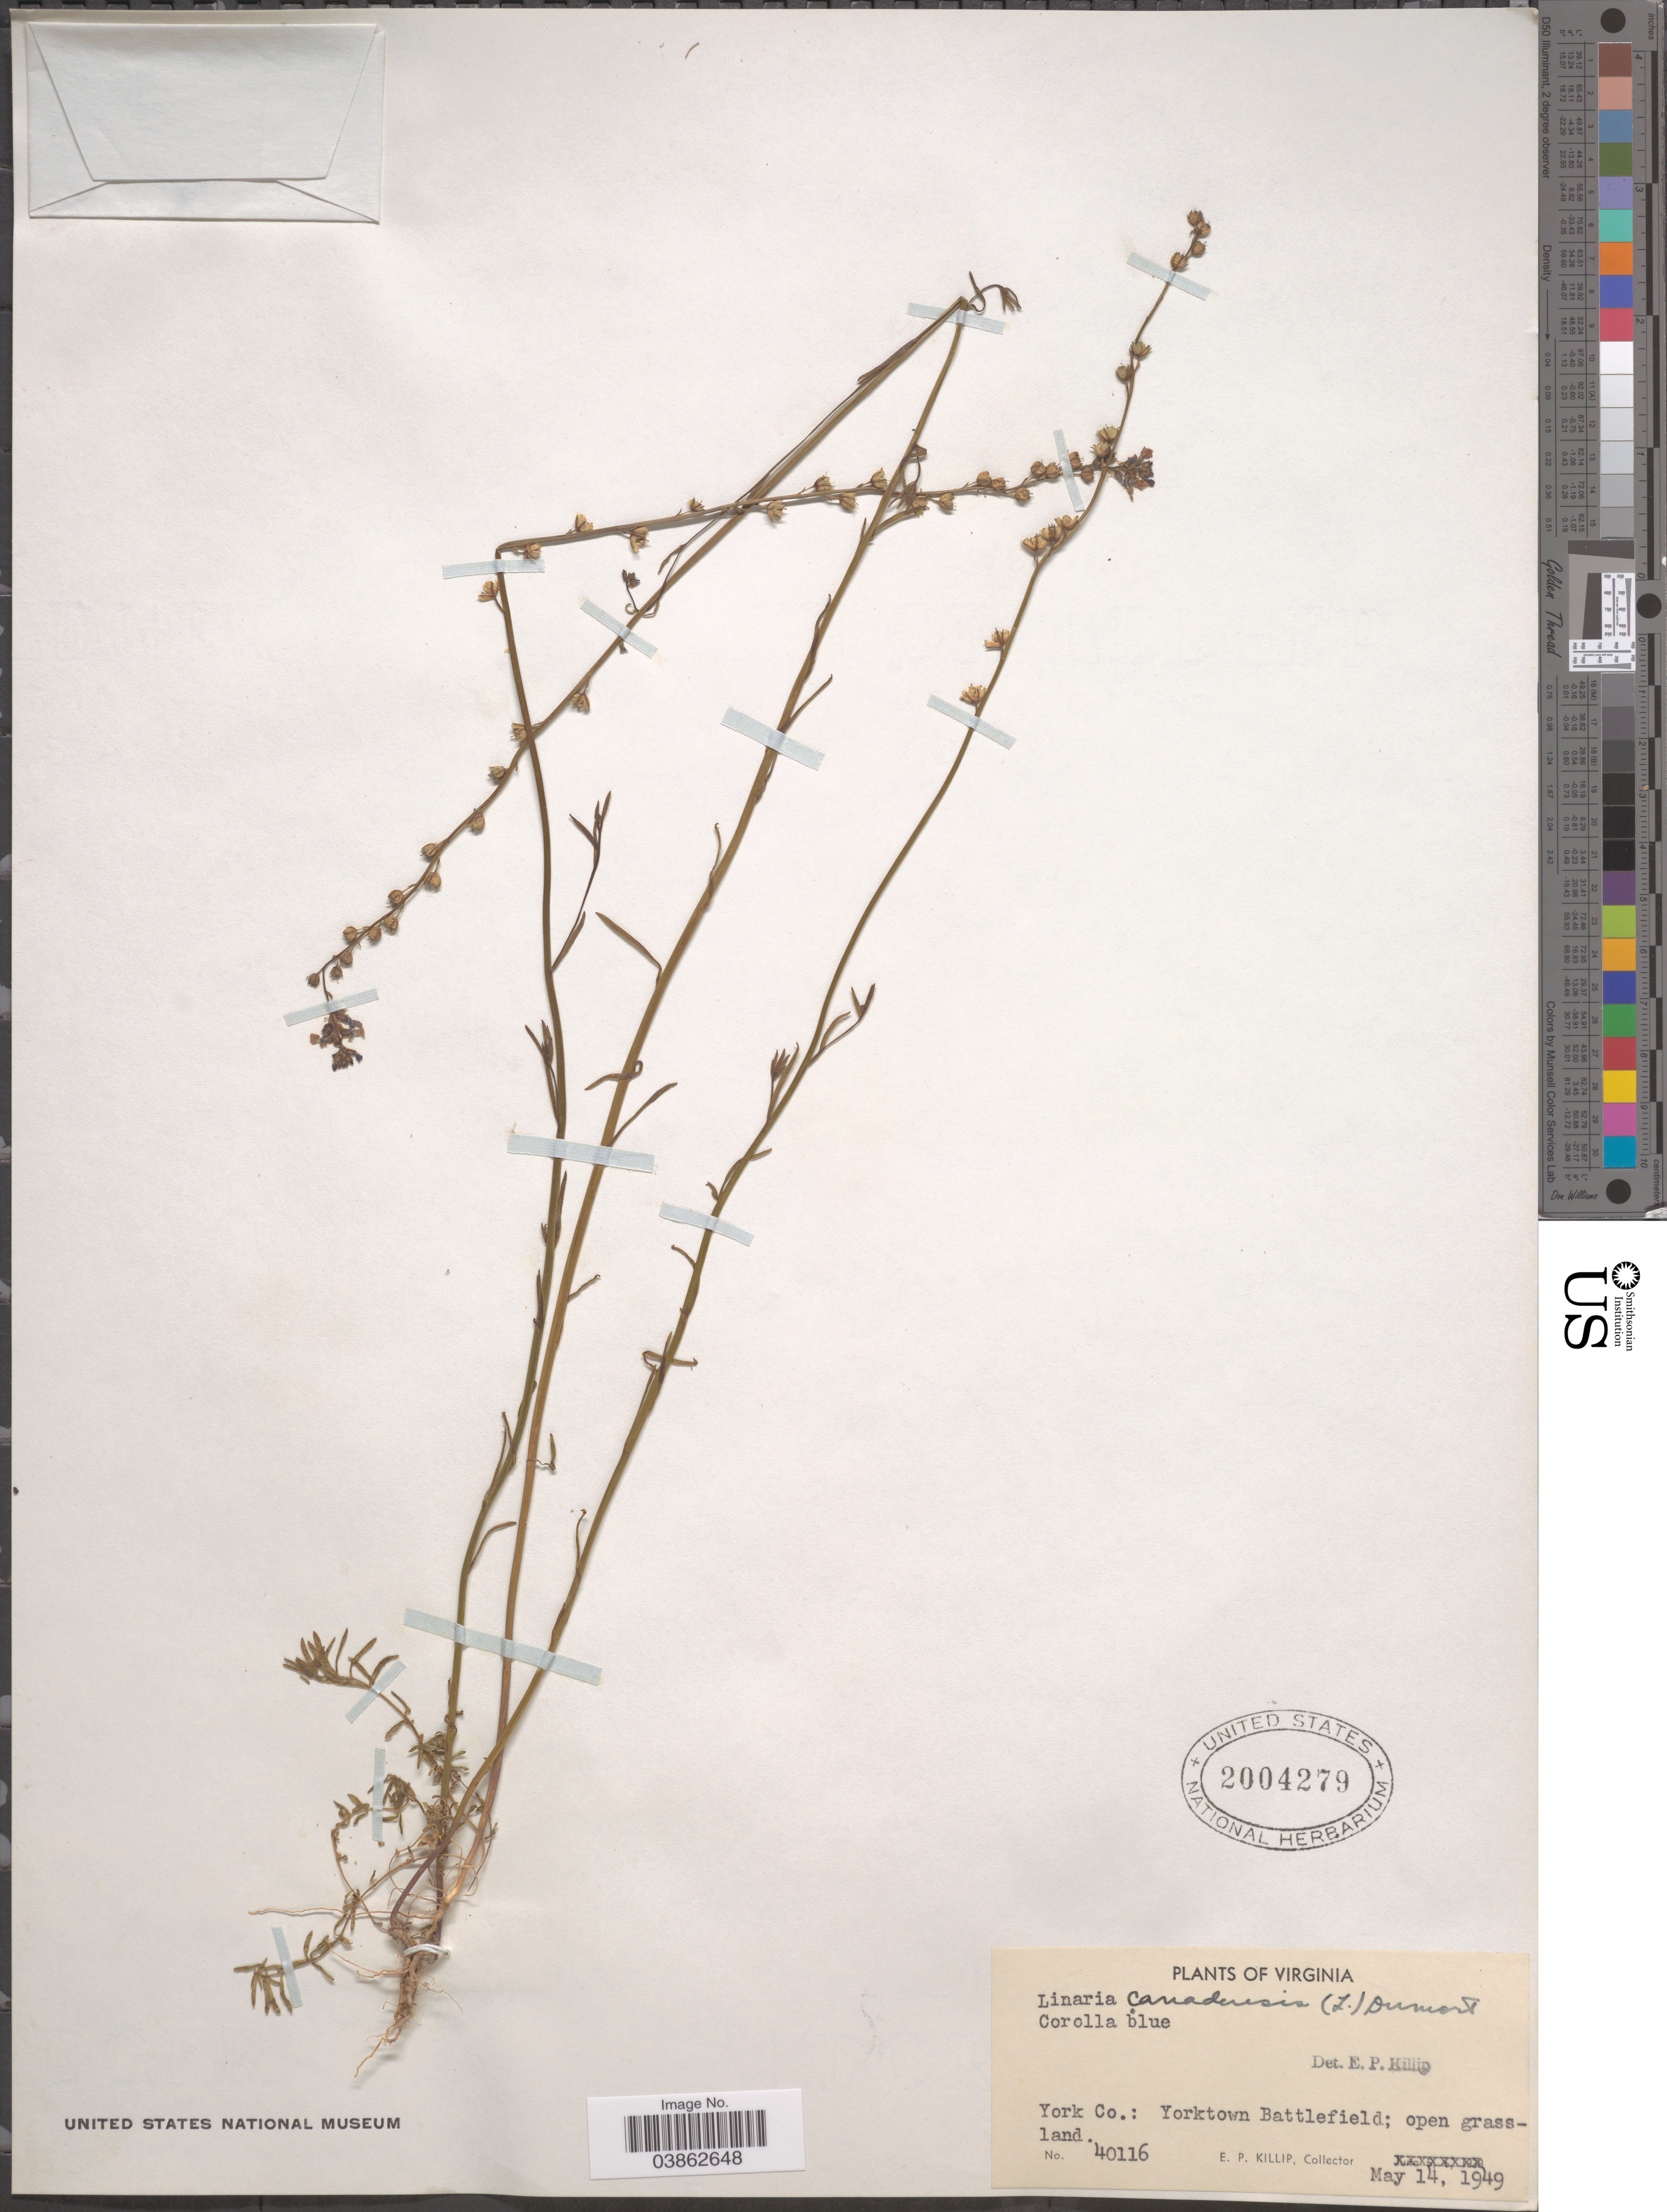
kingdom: Plantae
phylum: Tracheophyta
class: Magnoliopsida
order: Lamiales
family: Plantaginaceae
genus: Linaria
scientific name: Linaria canadensis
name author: (L.) Dum. Cours.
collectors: E. P. Killip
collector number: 40116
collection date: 1949-05-14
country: United States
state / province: Virginia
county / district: York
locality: York Co.: Yorktown Battlefield.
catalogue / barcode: US 2004279